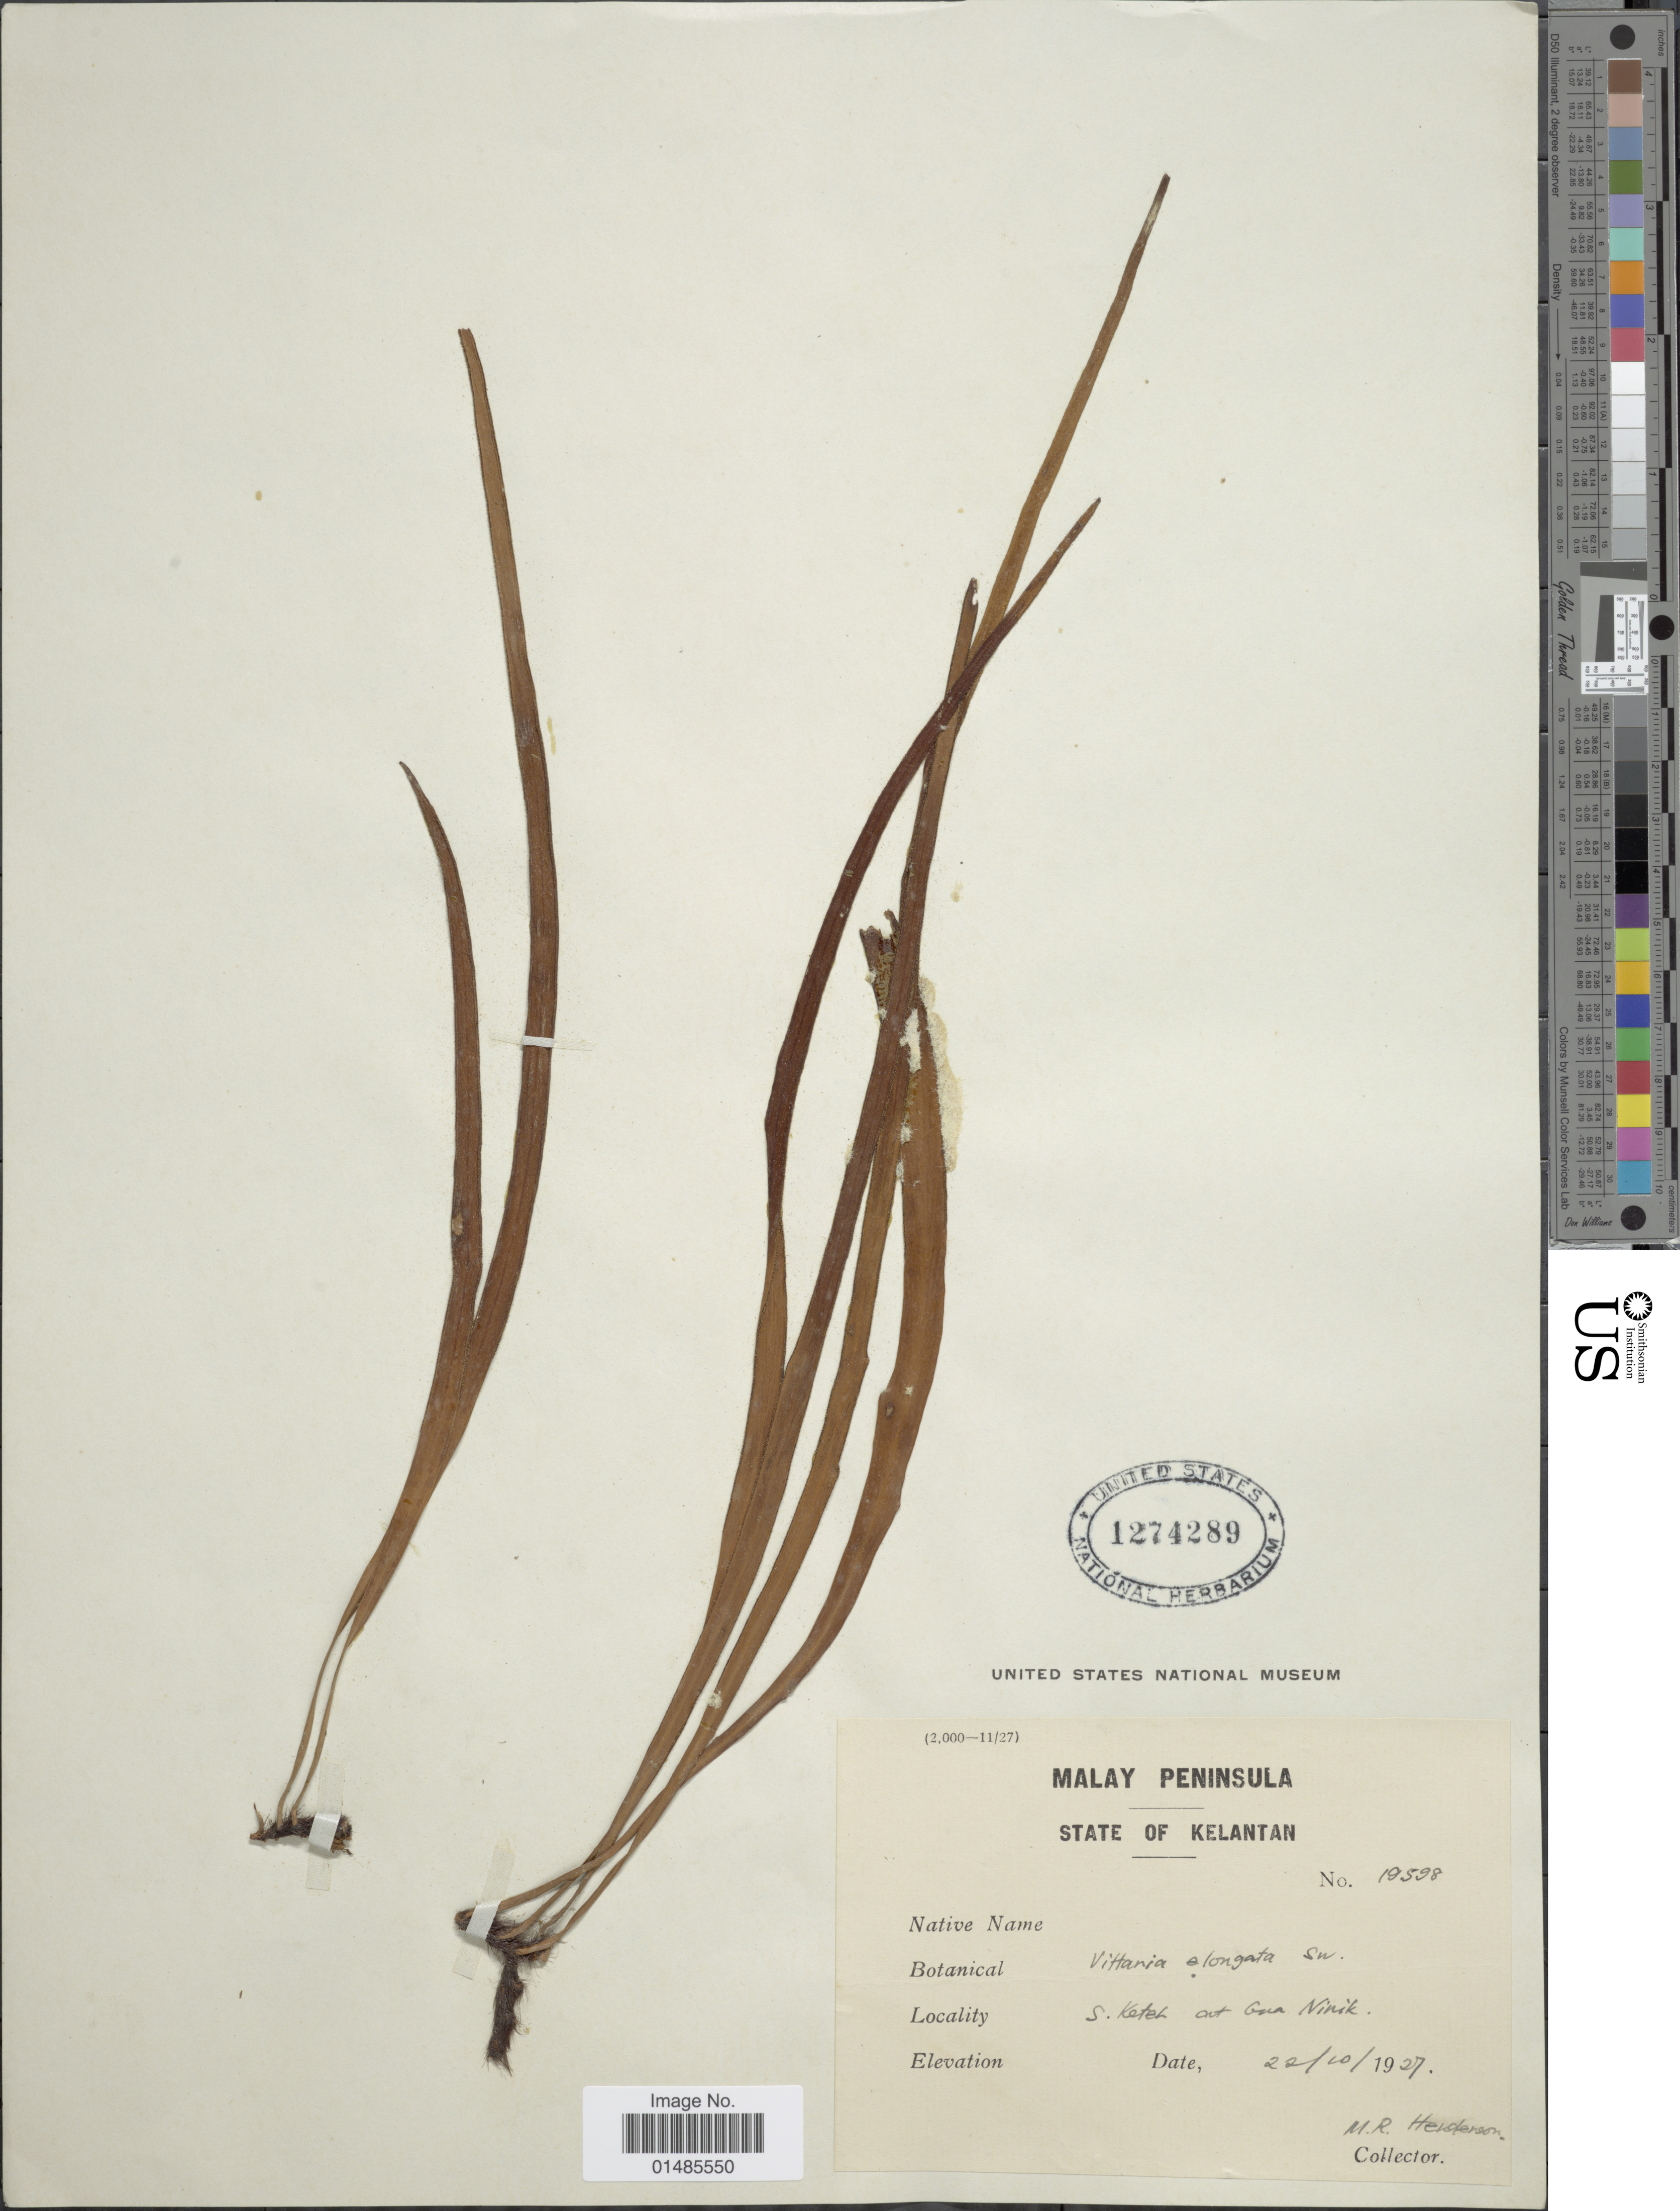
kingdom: Plantae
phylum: Tracheophyta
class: Polypodiopsida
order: Polypodiales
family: Pteridaceae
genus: Haplopteris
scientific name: Haplopteris elongata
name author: (Sw.) Crane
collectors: M. Henderson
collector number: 19598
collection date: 1927-10-22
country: Malaysia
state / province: Kelantan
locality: Malay Peninsula. S. Keteh at Gua Nirik. [interpreted]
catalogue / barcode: US 1274289